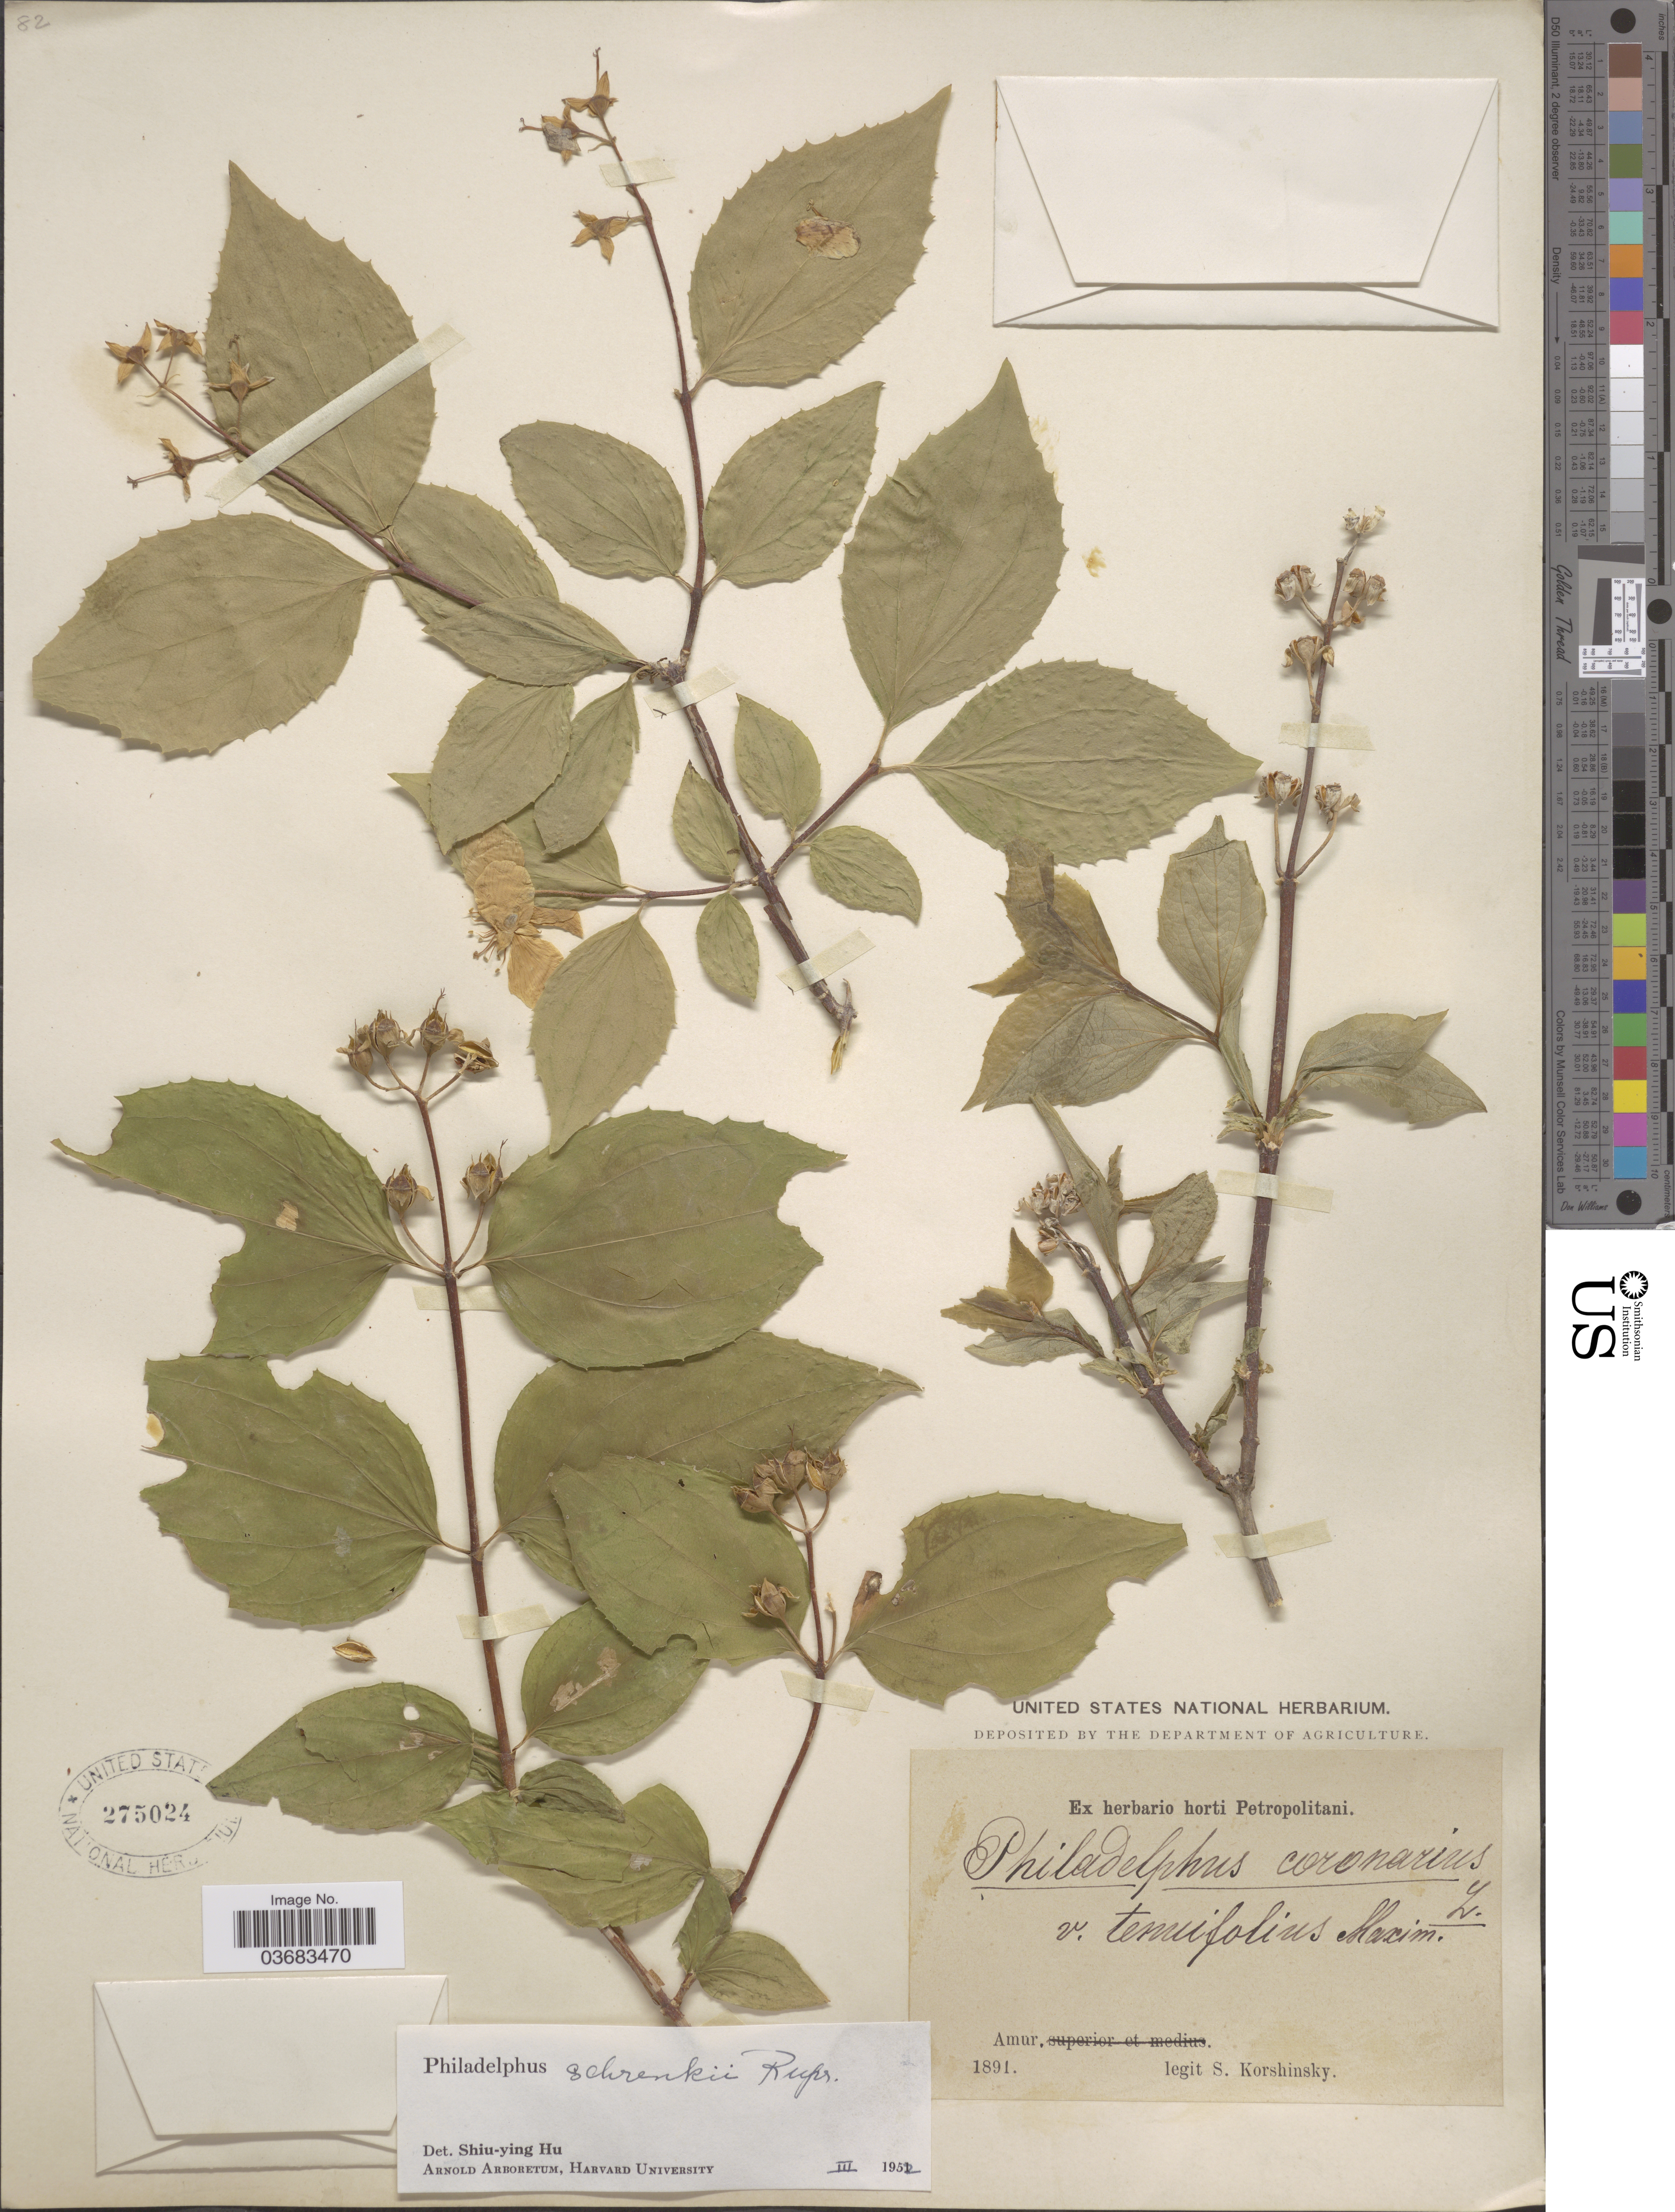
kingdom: Plantae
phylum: Tracheophyta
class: Magnoliopsida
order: Cornales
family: Hydrangeaceae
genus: Philadelphus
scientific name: Philadelphus schrenkii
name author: Rupr.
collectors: S. I. Korshinsky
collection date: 1891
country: Russian Federation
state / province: Amur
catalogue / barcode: US 275024